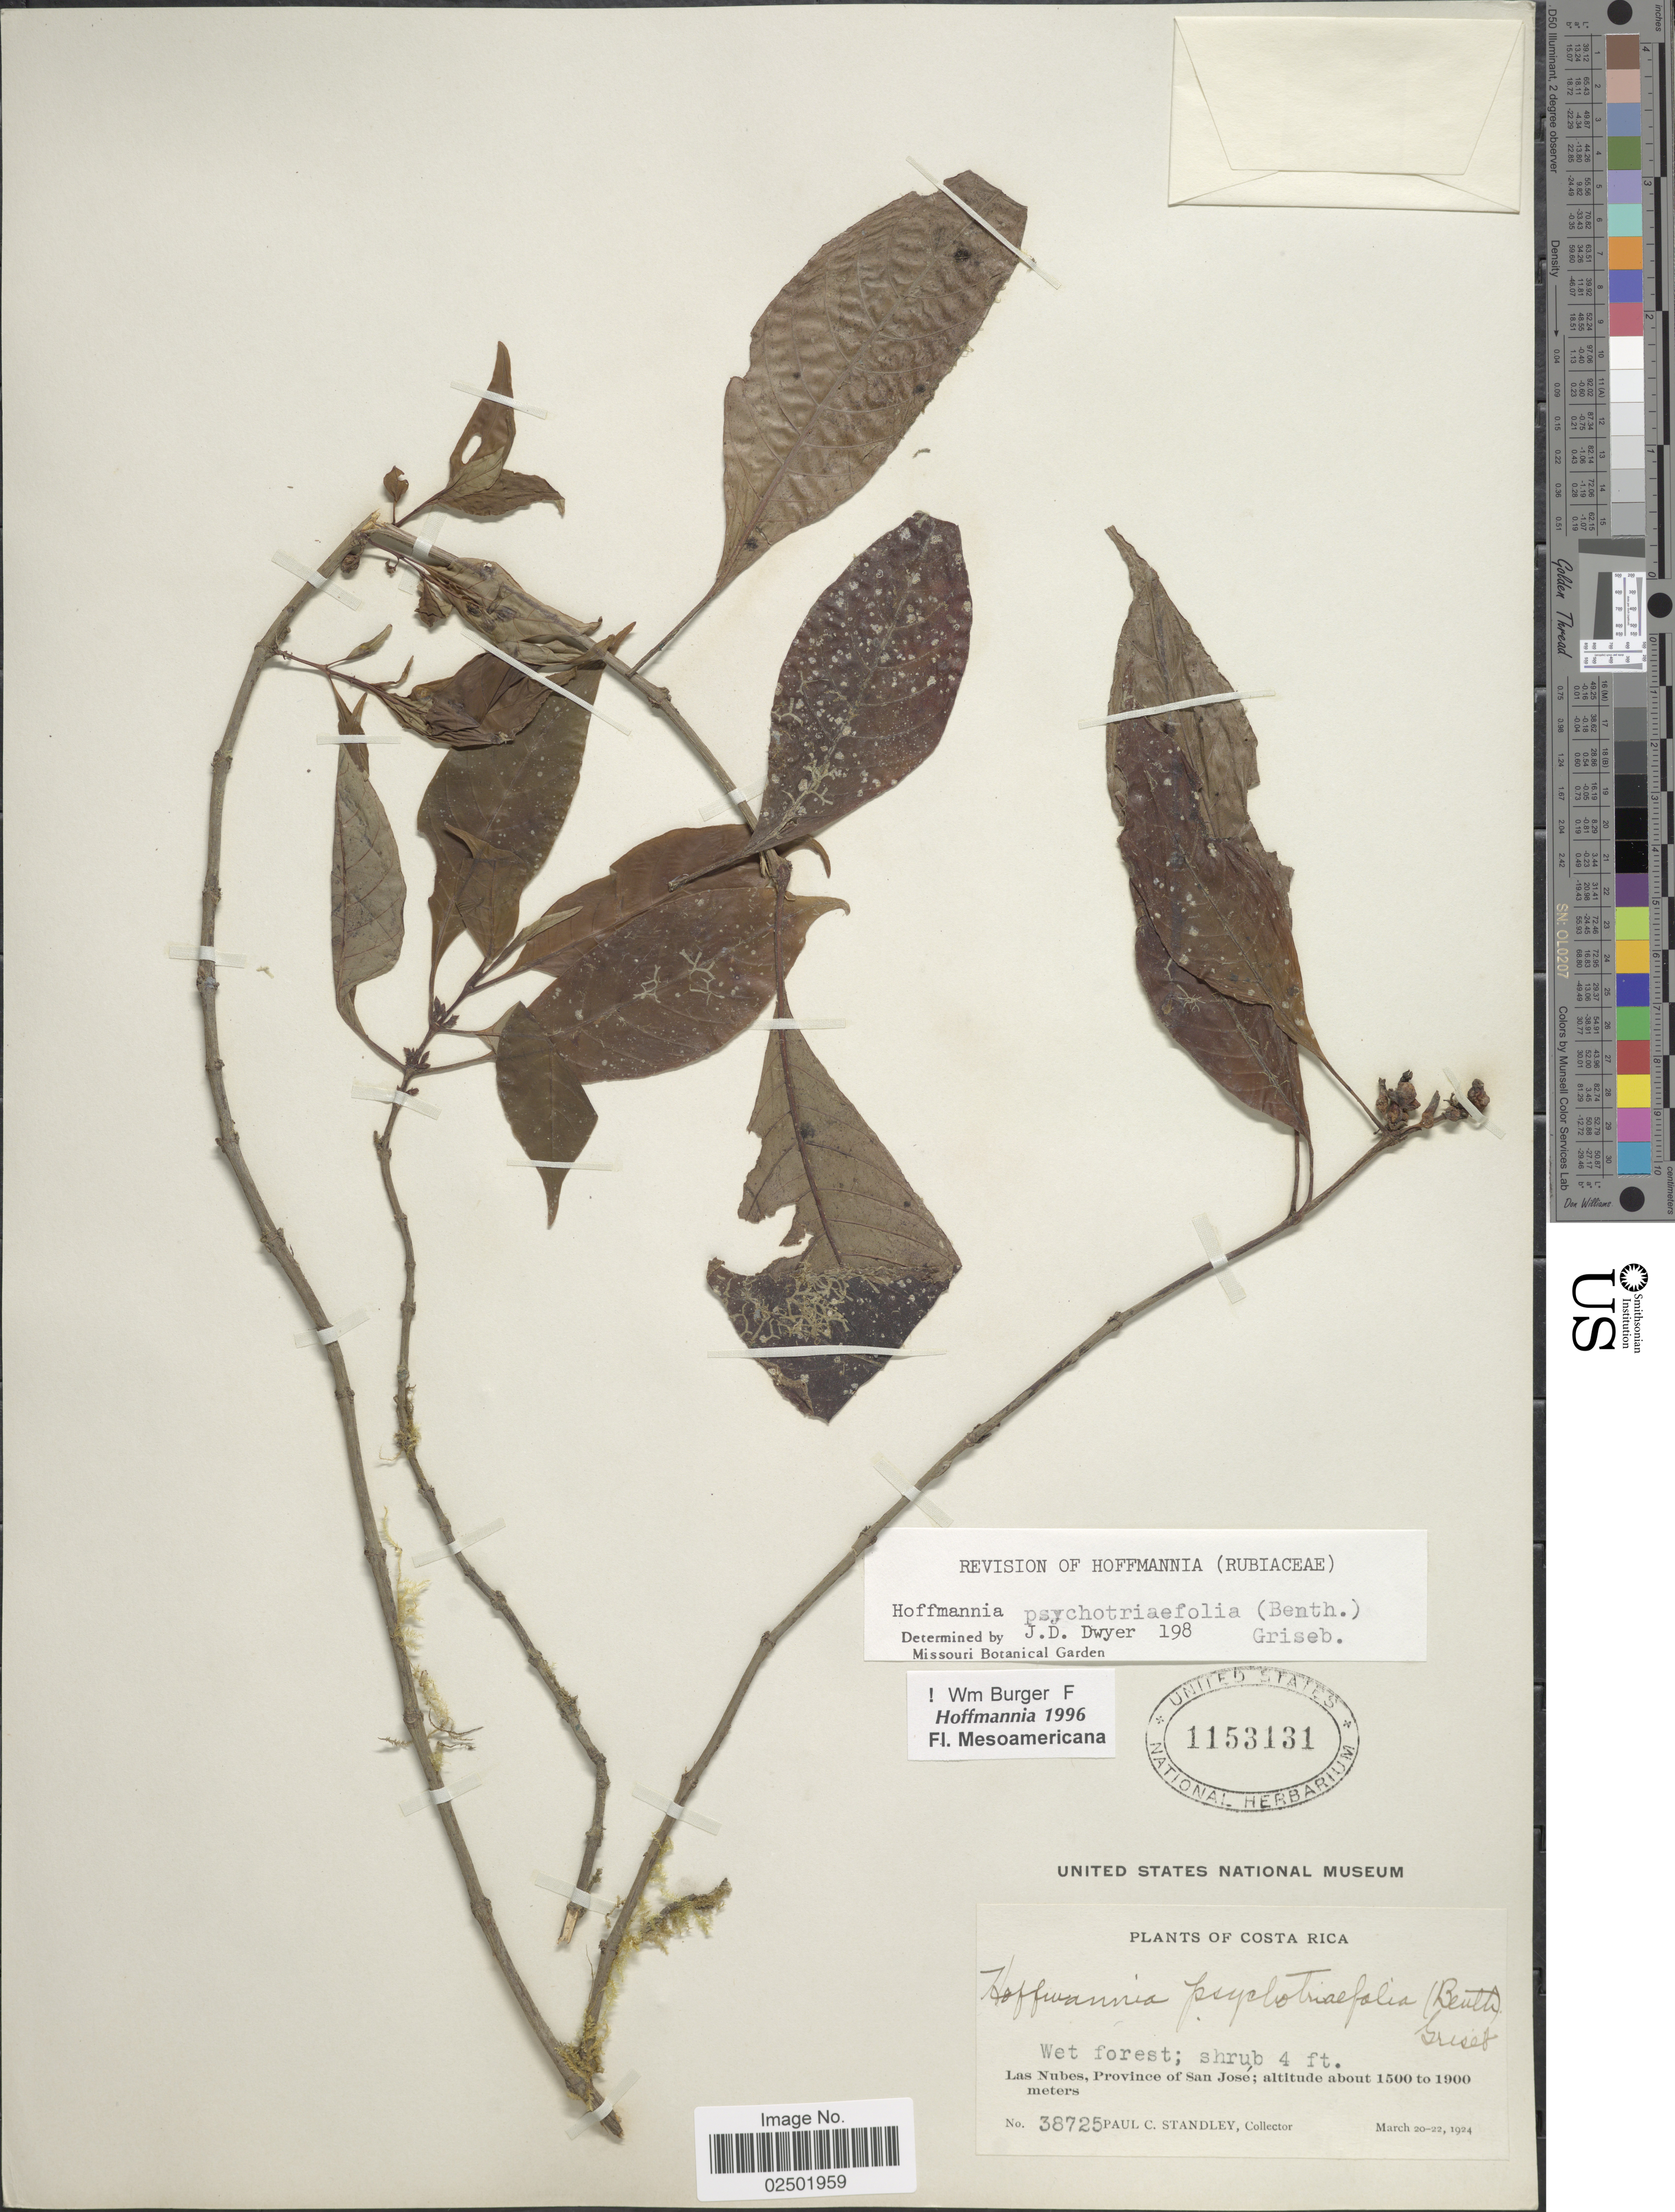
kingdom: Plantae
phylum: Tracheophyta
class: Magnoliopsida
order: Gentianales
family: Rubiaceae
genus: Hoffmannia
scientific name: Hoffmannia psychotriifolia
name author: (Benth.) Griseb.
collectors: P. C. Standley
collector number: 38725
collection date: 1924-03-20/1924-03-22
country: Costa Rica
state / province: San José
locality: Las Nubes,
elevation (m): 1500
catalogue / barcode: US 1153131